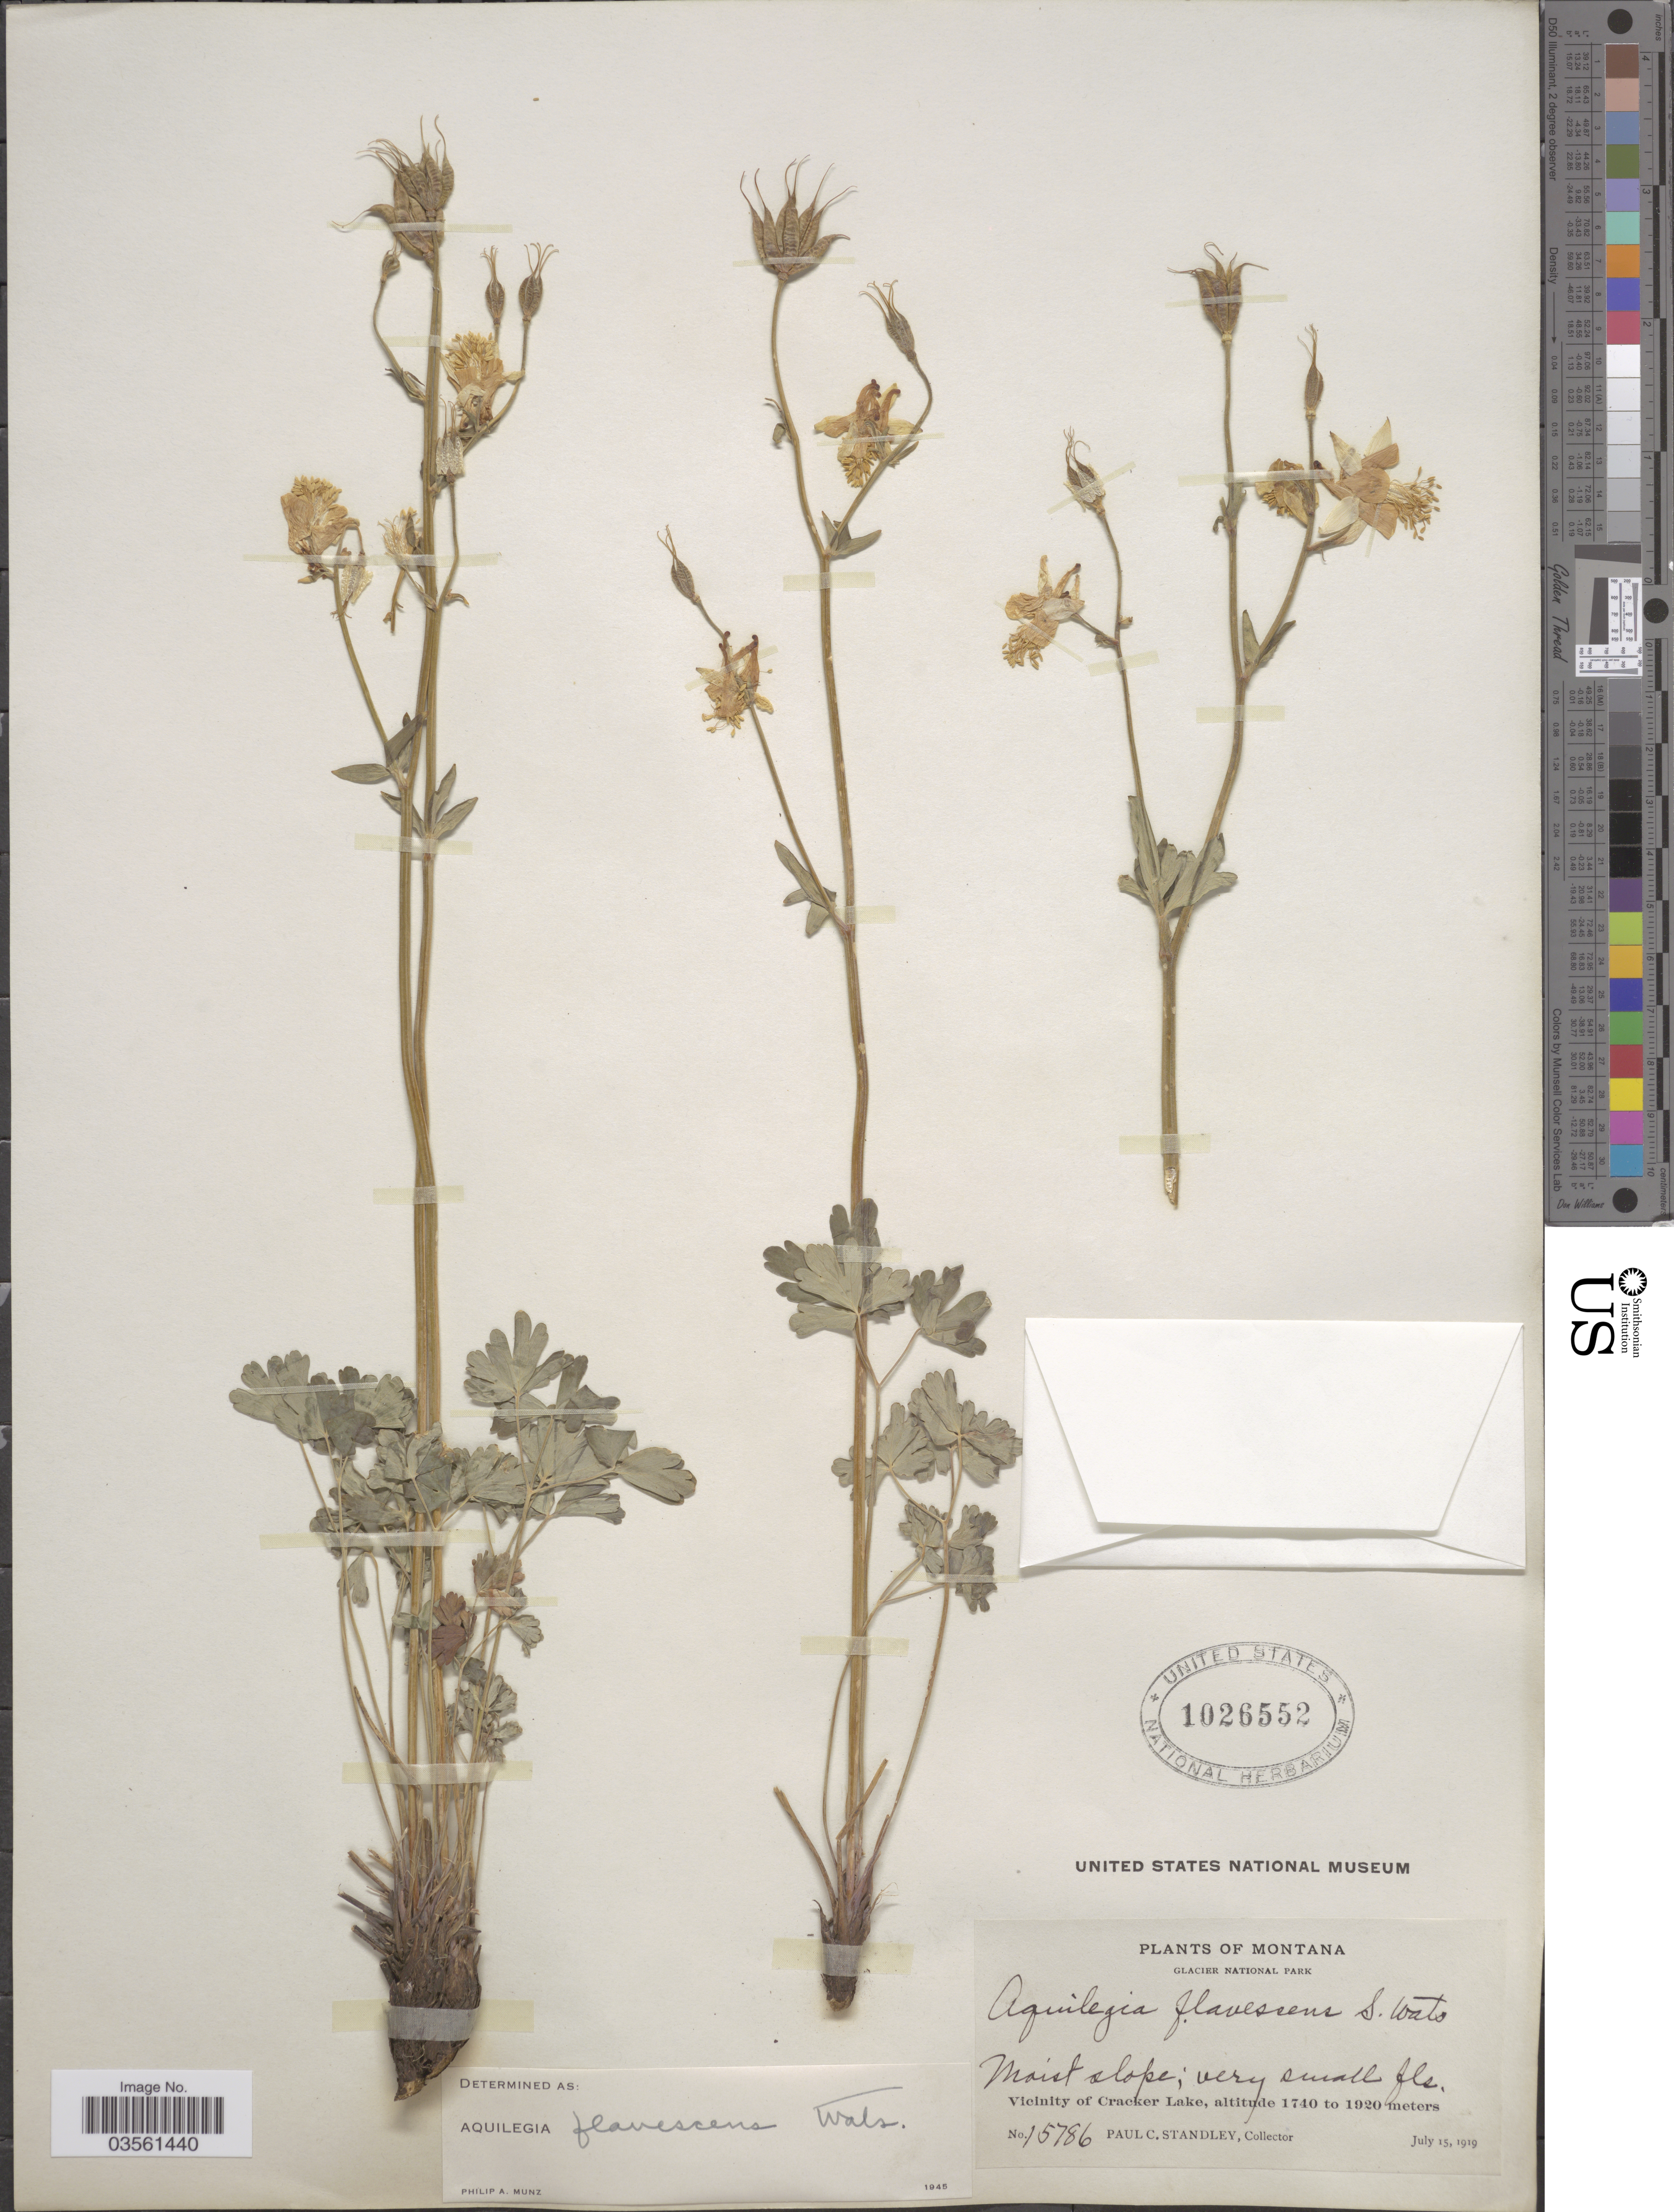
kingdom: Plantae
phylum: Tracheophyta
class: Magnoliopsida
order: Ranunculales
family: Ranunculaceae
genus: Aquilegia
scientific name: Aquilegia flavescens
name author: S. Watson in C. King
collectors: P. C. Standley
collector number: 15786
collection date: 1919-07-15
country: United States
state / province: Montana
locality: Glacier National Park. Vicinity of Cracker Lake.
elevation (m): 1740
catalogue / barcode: US 1026552